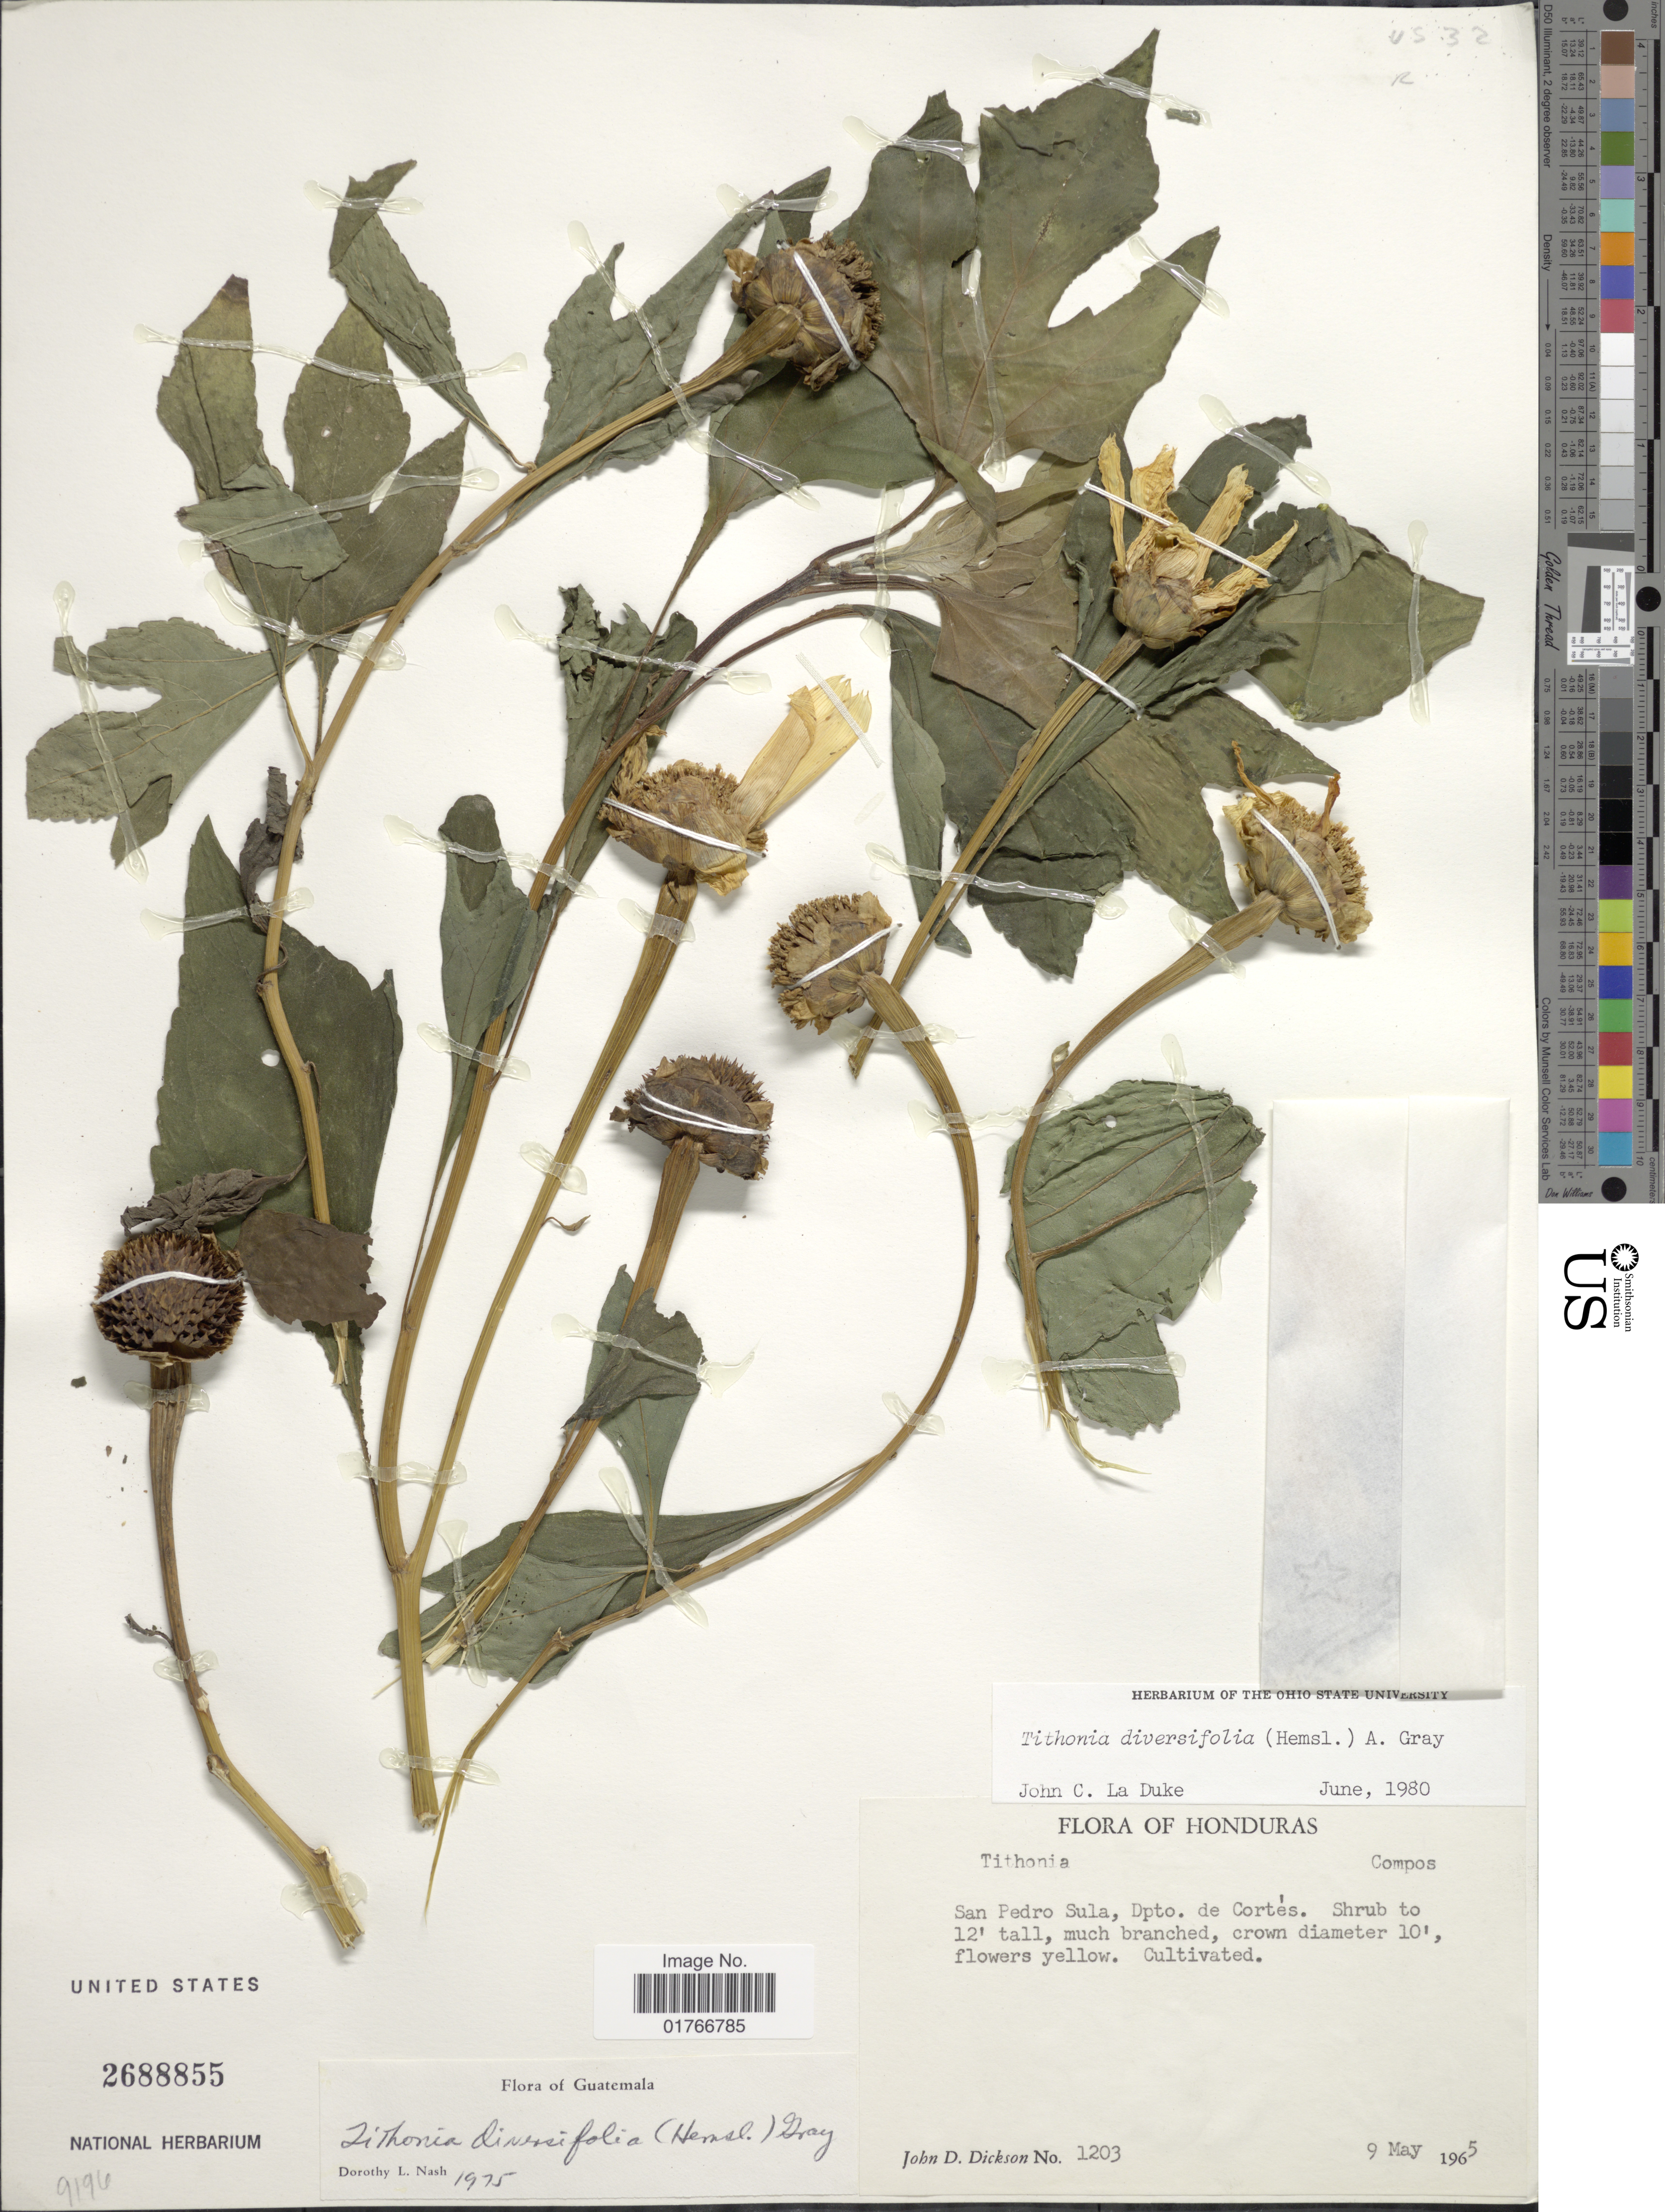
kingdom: Plantae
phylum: Tracheophyta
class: Magnoliopsida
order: Asterales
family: Asteraceae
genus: Tithonia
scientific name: Tithonia diversifolia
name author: (Hemsl.) A. Gray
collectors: J. Dickson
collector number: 1203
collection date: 1965-05-09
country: Honduras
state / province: Cortés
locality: San Pedro Sula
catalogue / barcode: US 2688855